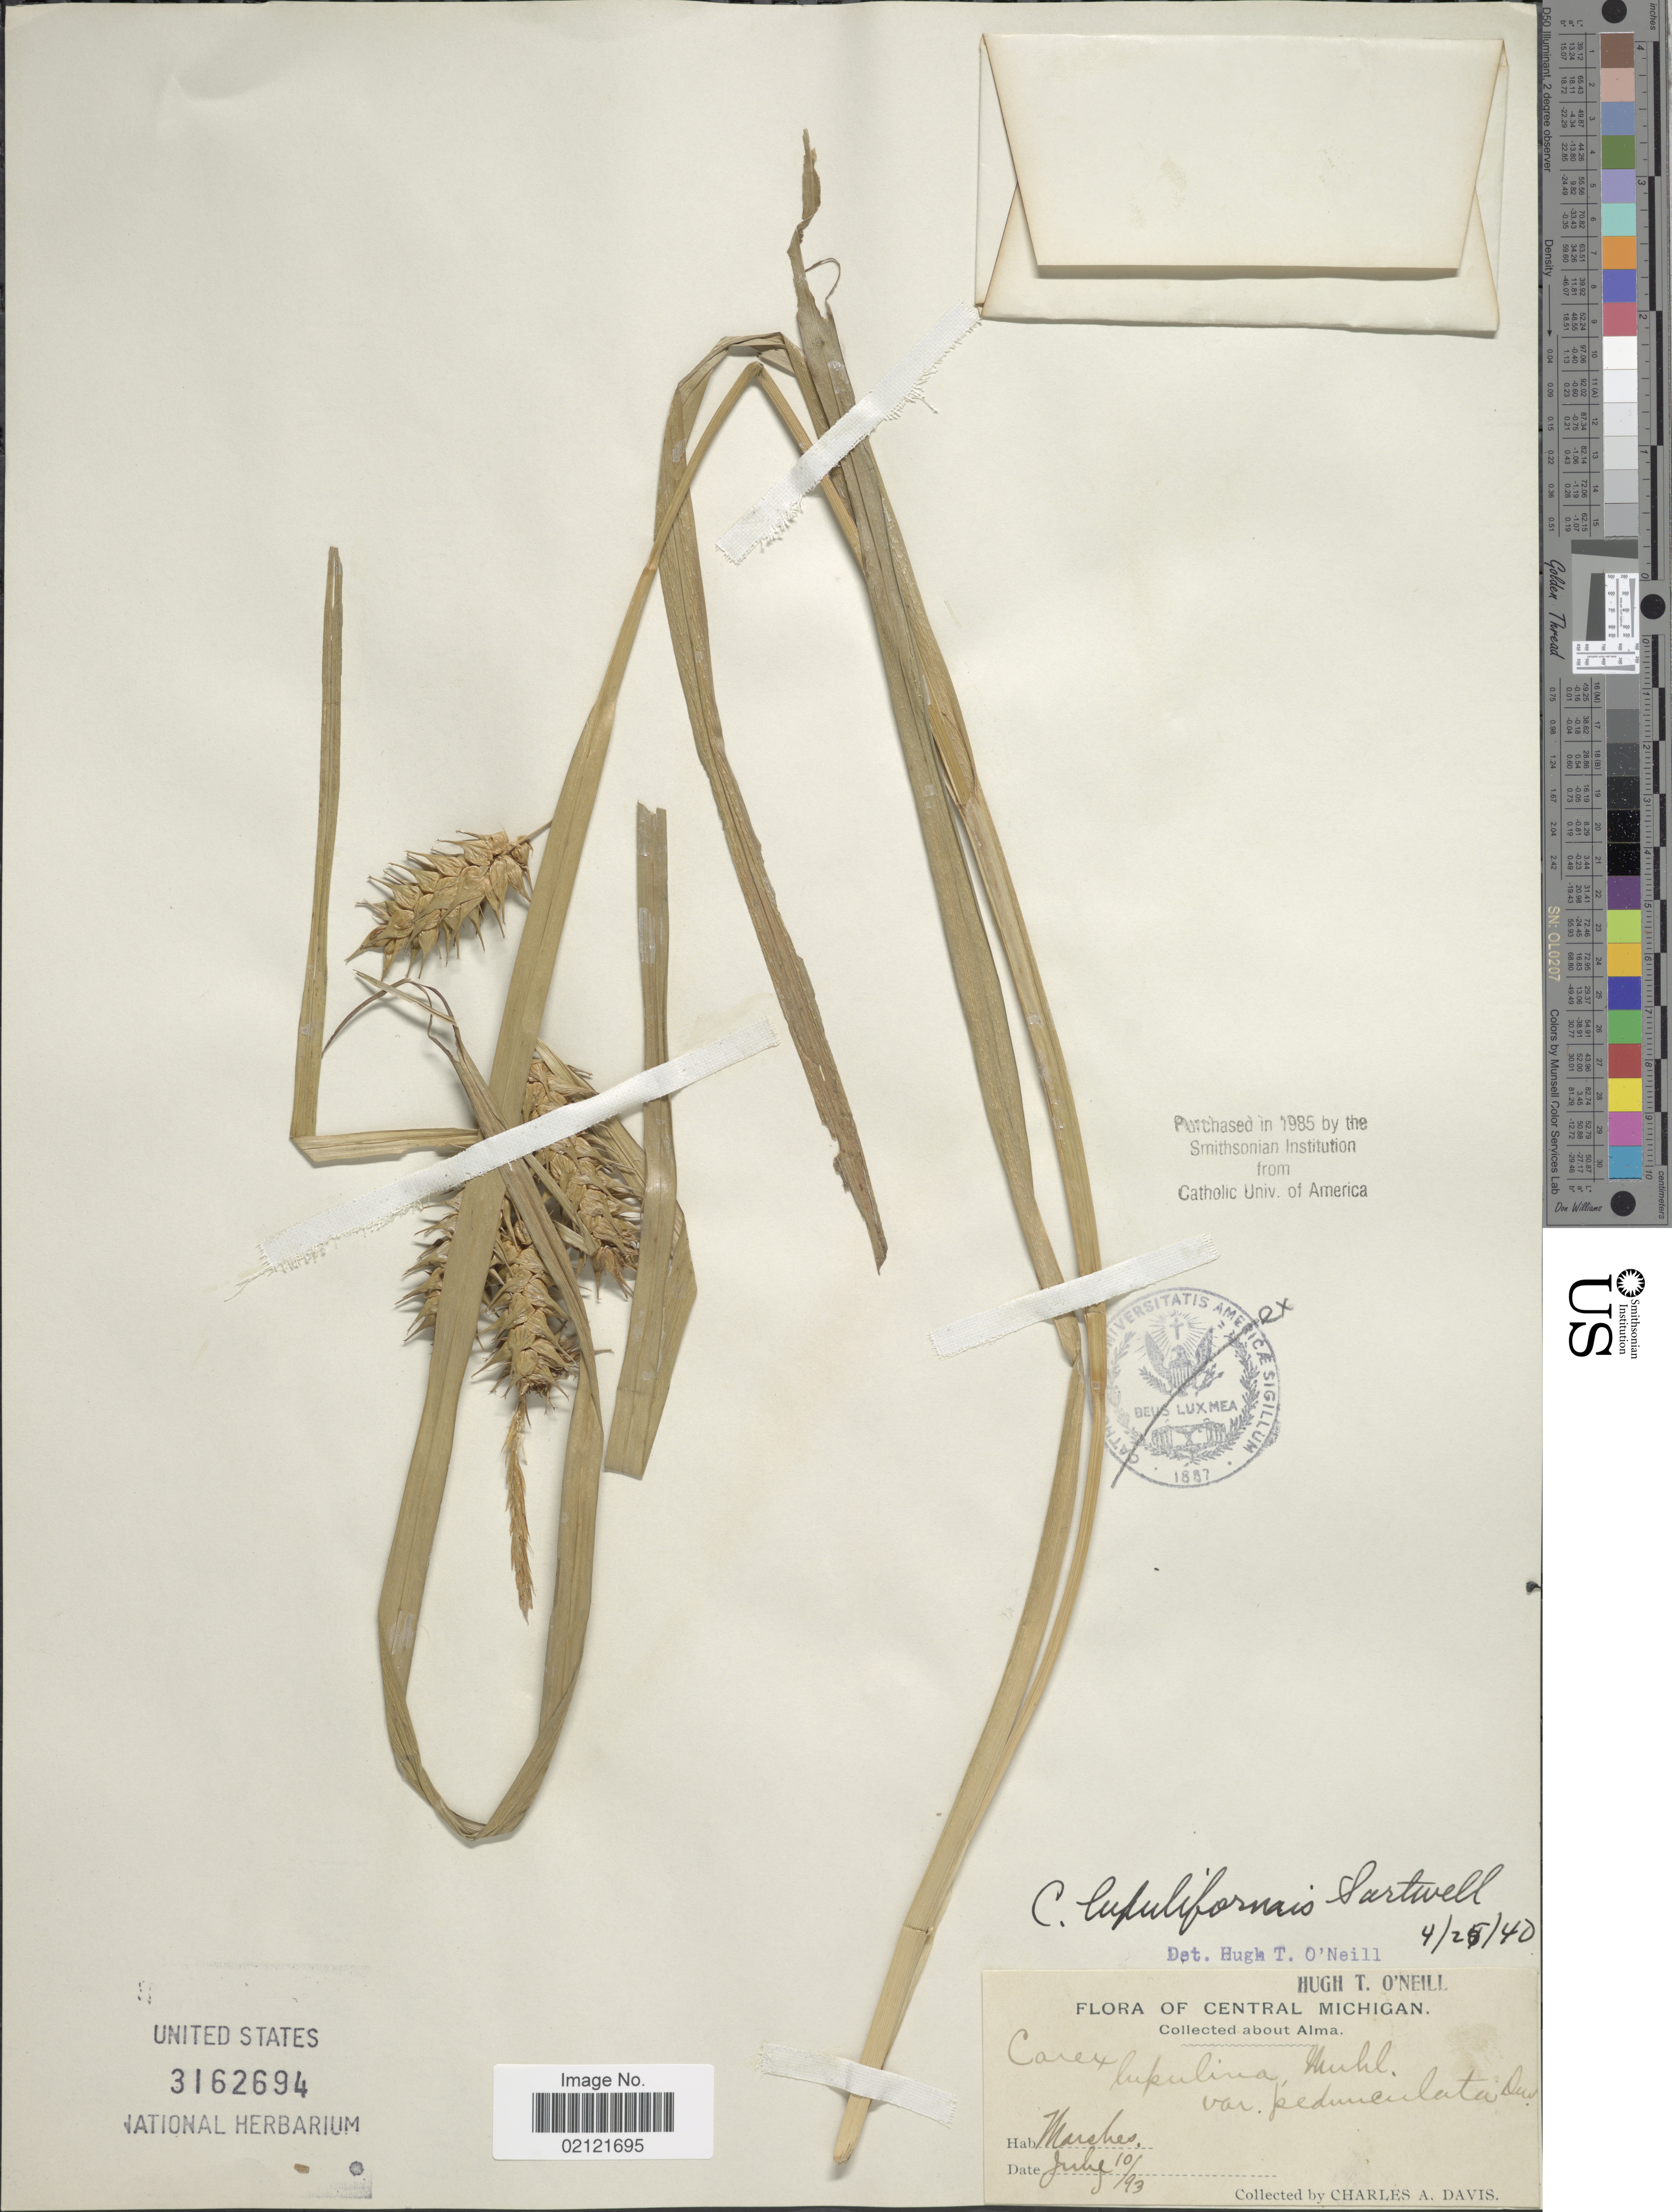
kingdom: Plantae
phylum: Tracheophyta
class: Liliopsida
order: Poales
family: Cyperaceae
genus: Carex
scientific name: Carex lupuliformis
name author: Sartwell ex Dewey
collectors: C. Davis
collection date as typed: Transcribed d/m/y: 10/7/93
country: United States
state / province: Michigan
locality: Central Michigan, about Alma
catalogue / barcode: US 3162694